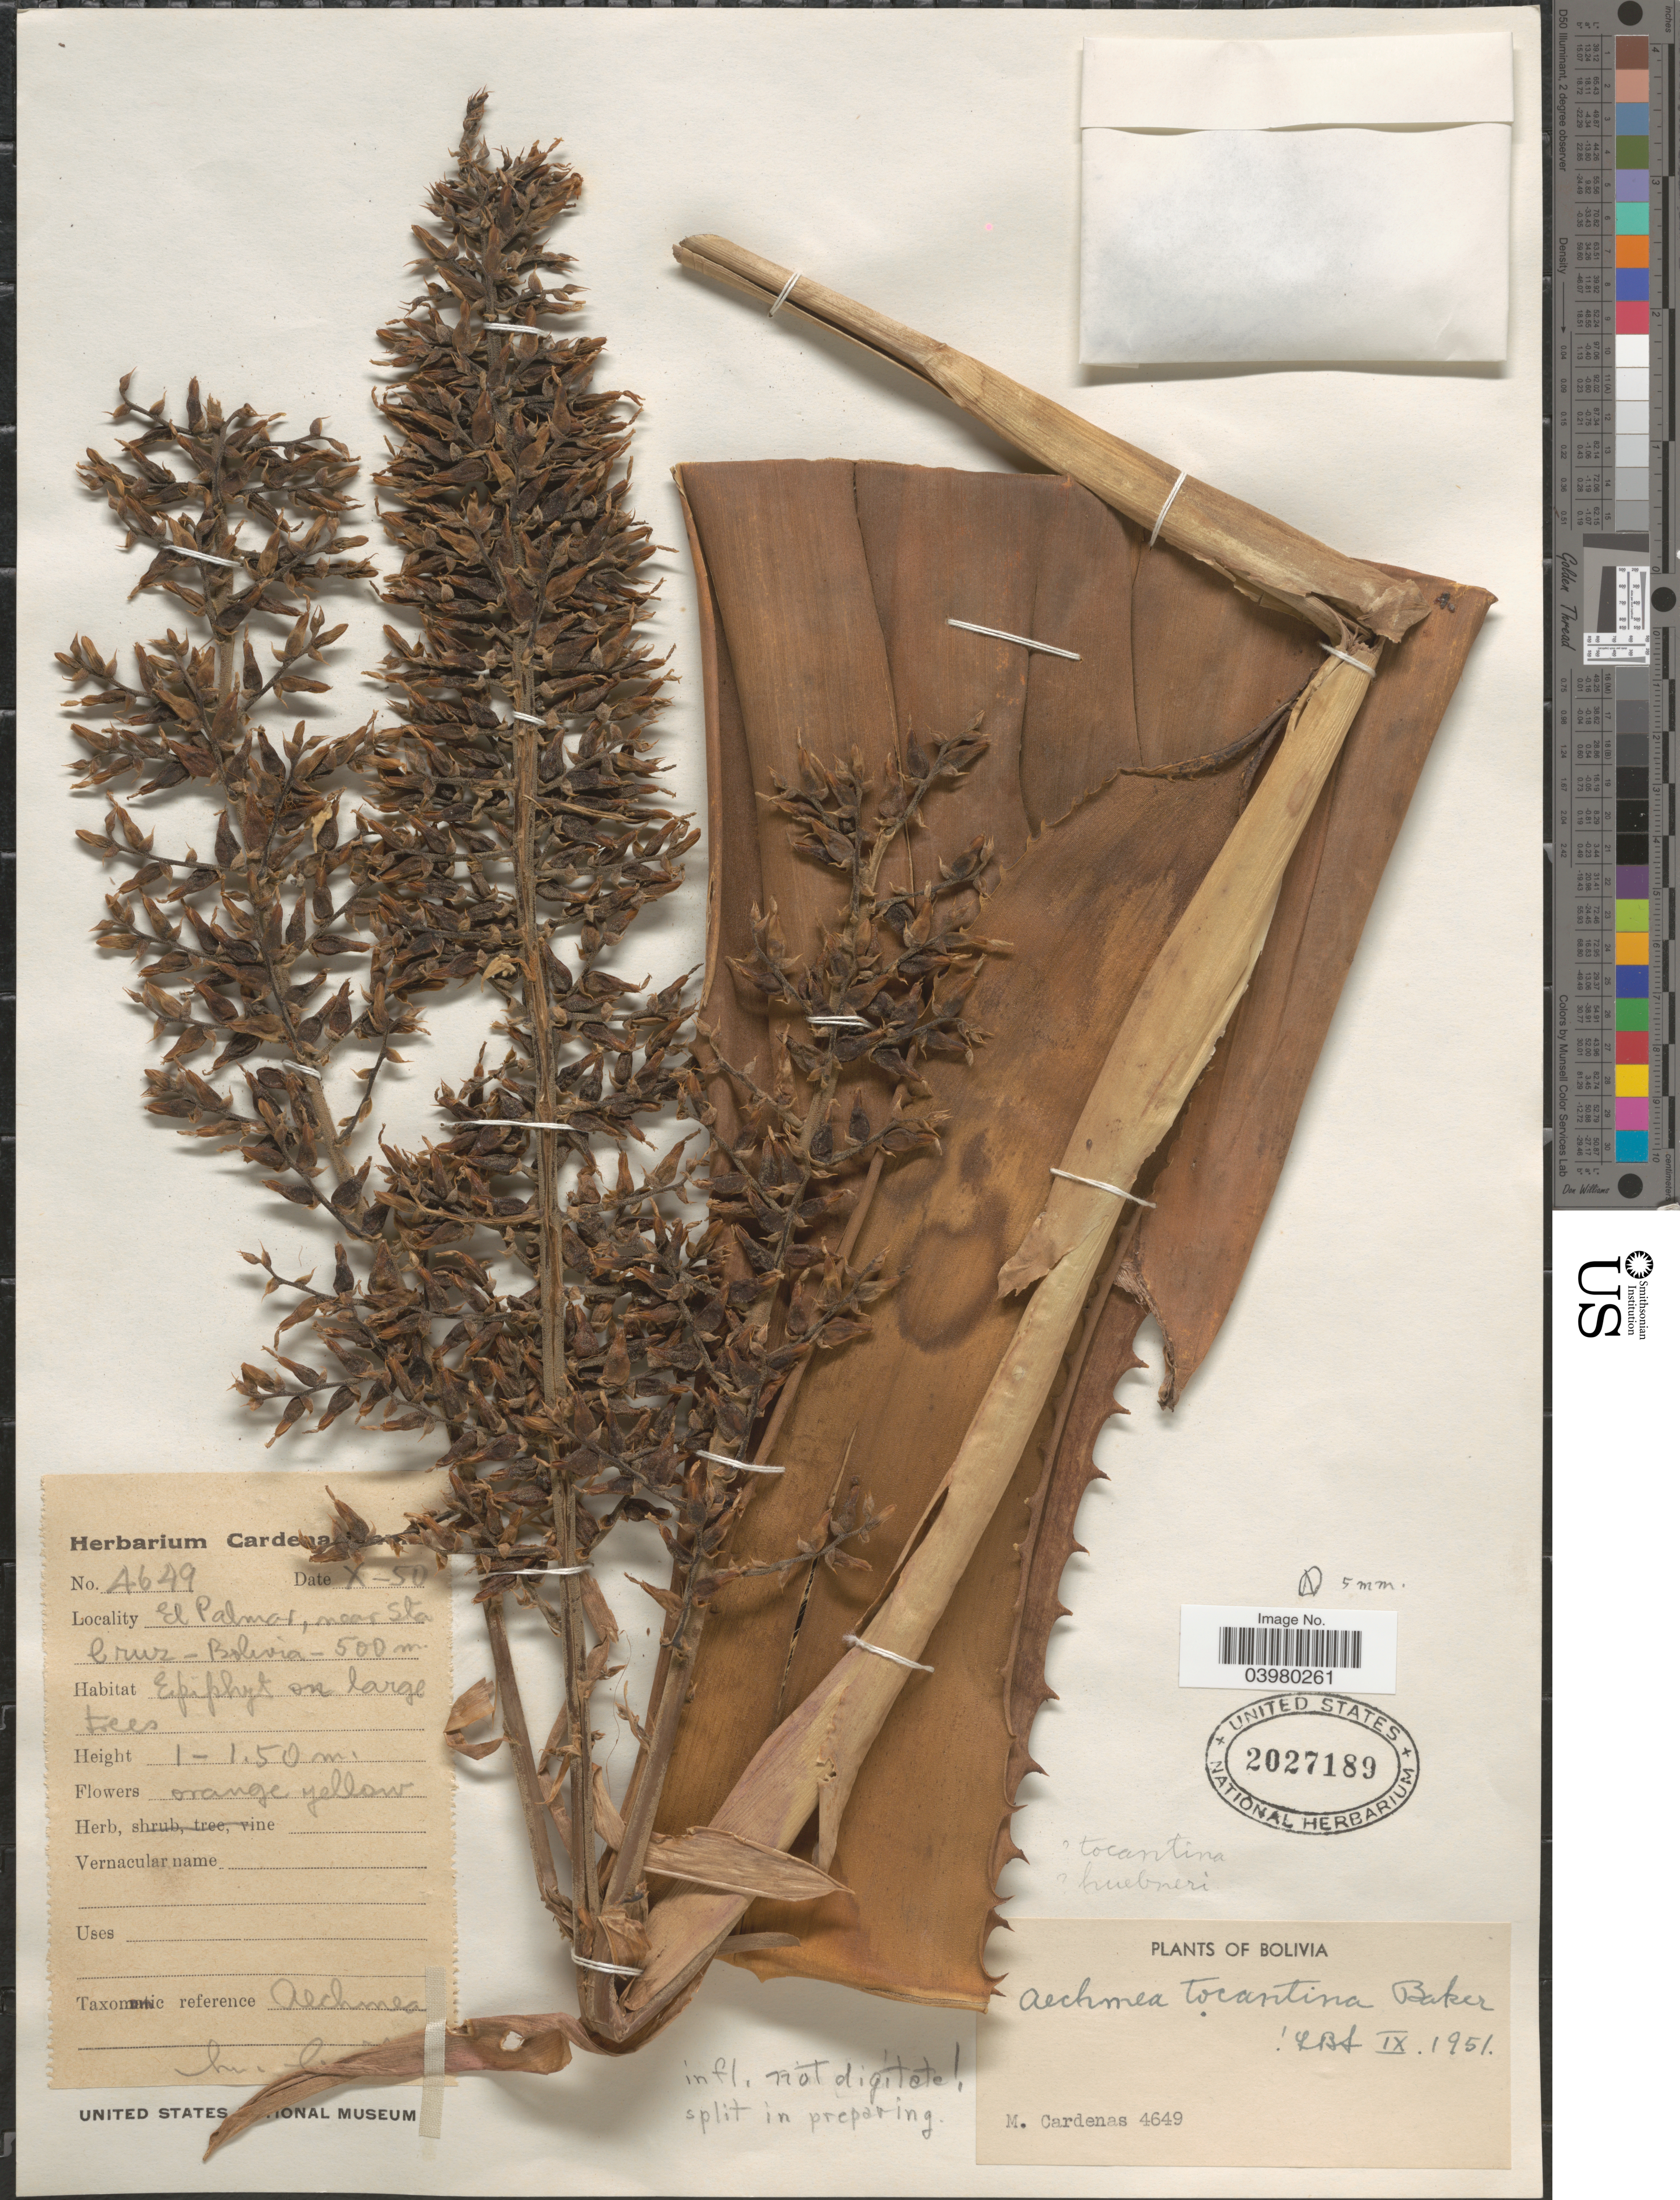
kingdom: Plantae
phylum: Tracheophyta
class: Liliopsida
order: Poales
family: Bromeliaceae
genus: Aechmea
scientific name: Aechmea tocantina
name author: Baker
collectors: M. Cárdenas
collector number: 4649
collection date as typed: Transcribed d/m/y: /10/50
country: Bolivia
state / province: Santa Cruz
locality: El Palmar, near Sta Cruz.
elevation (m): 500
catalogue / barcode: US 2027189